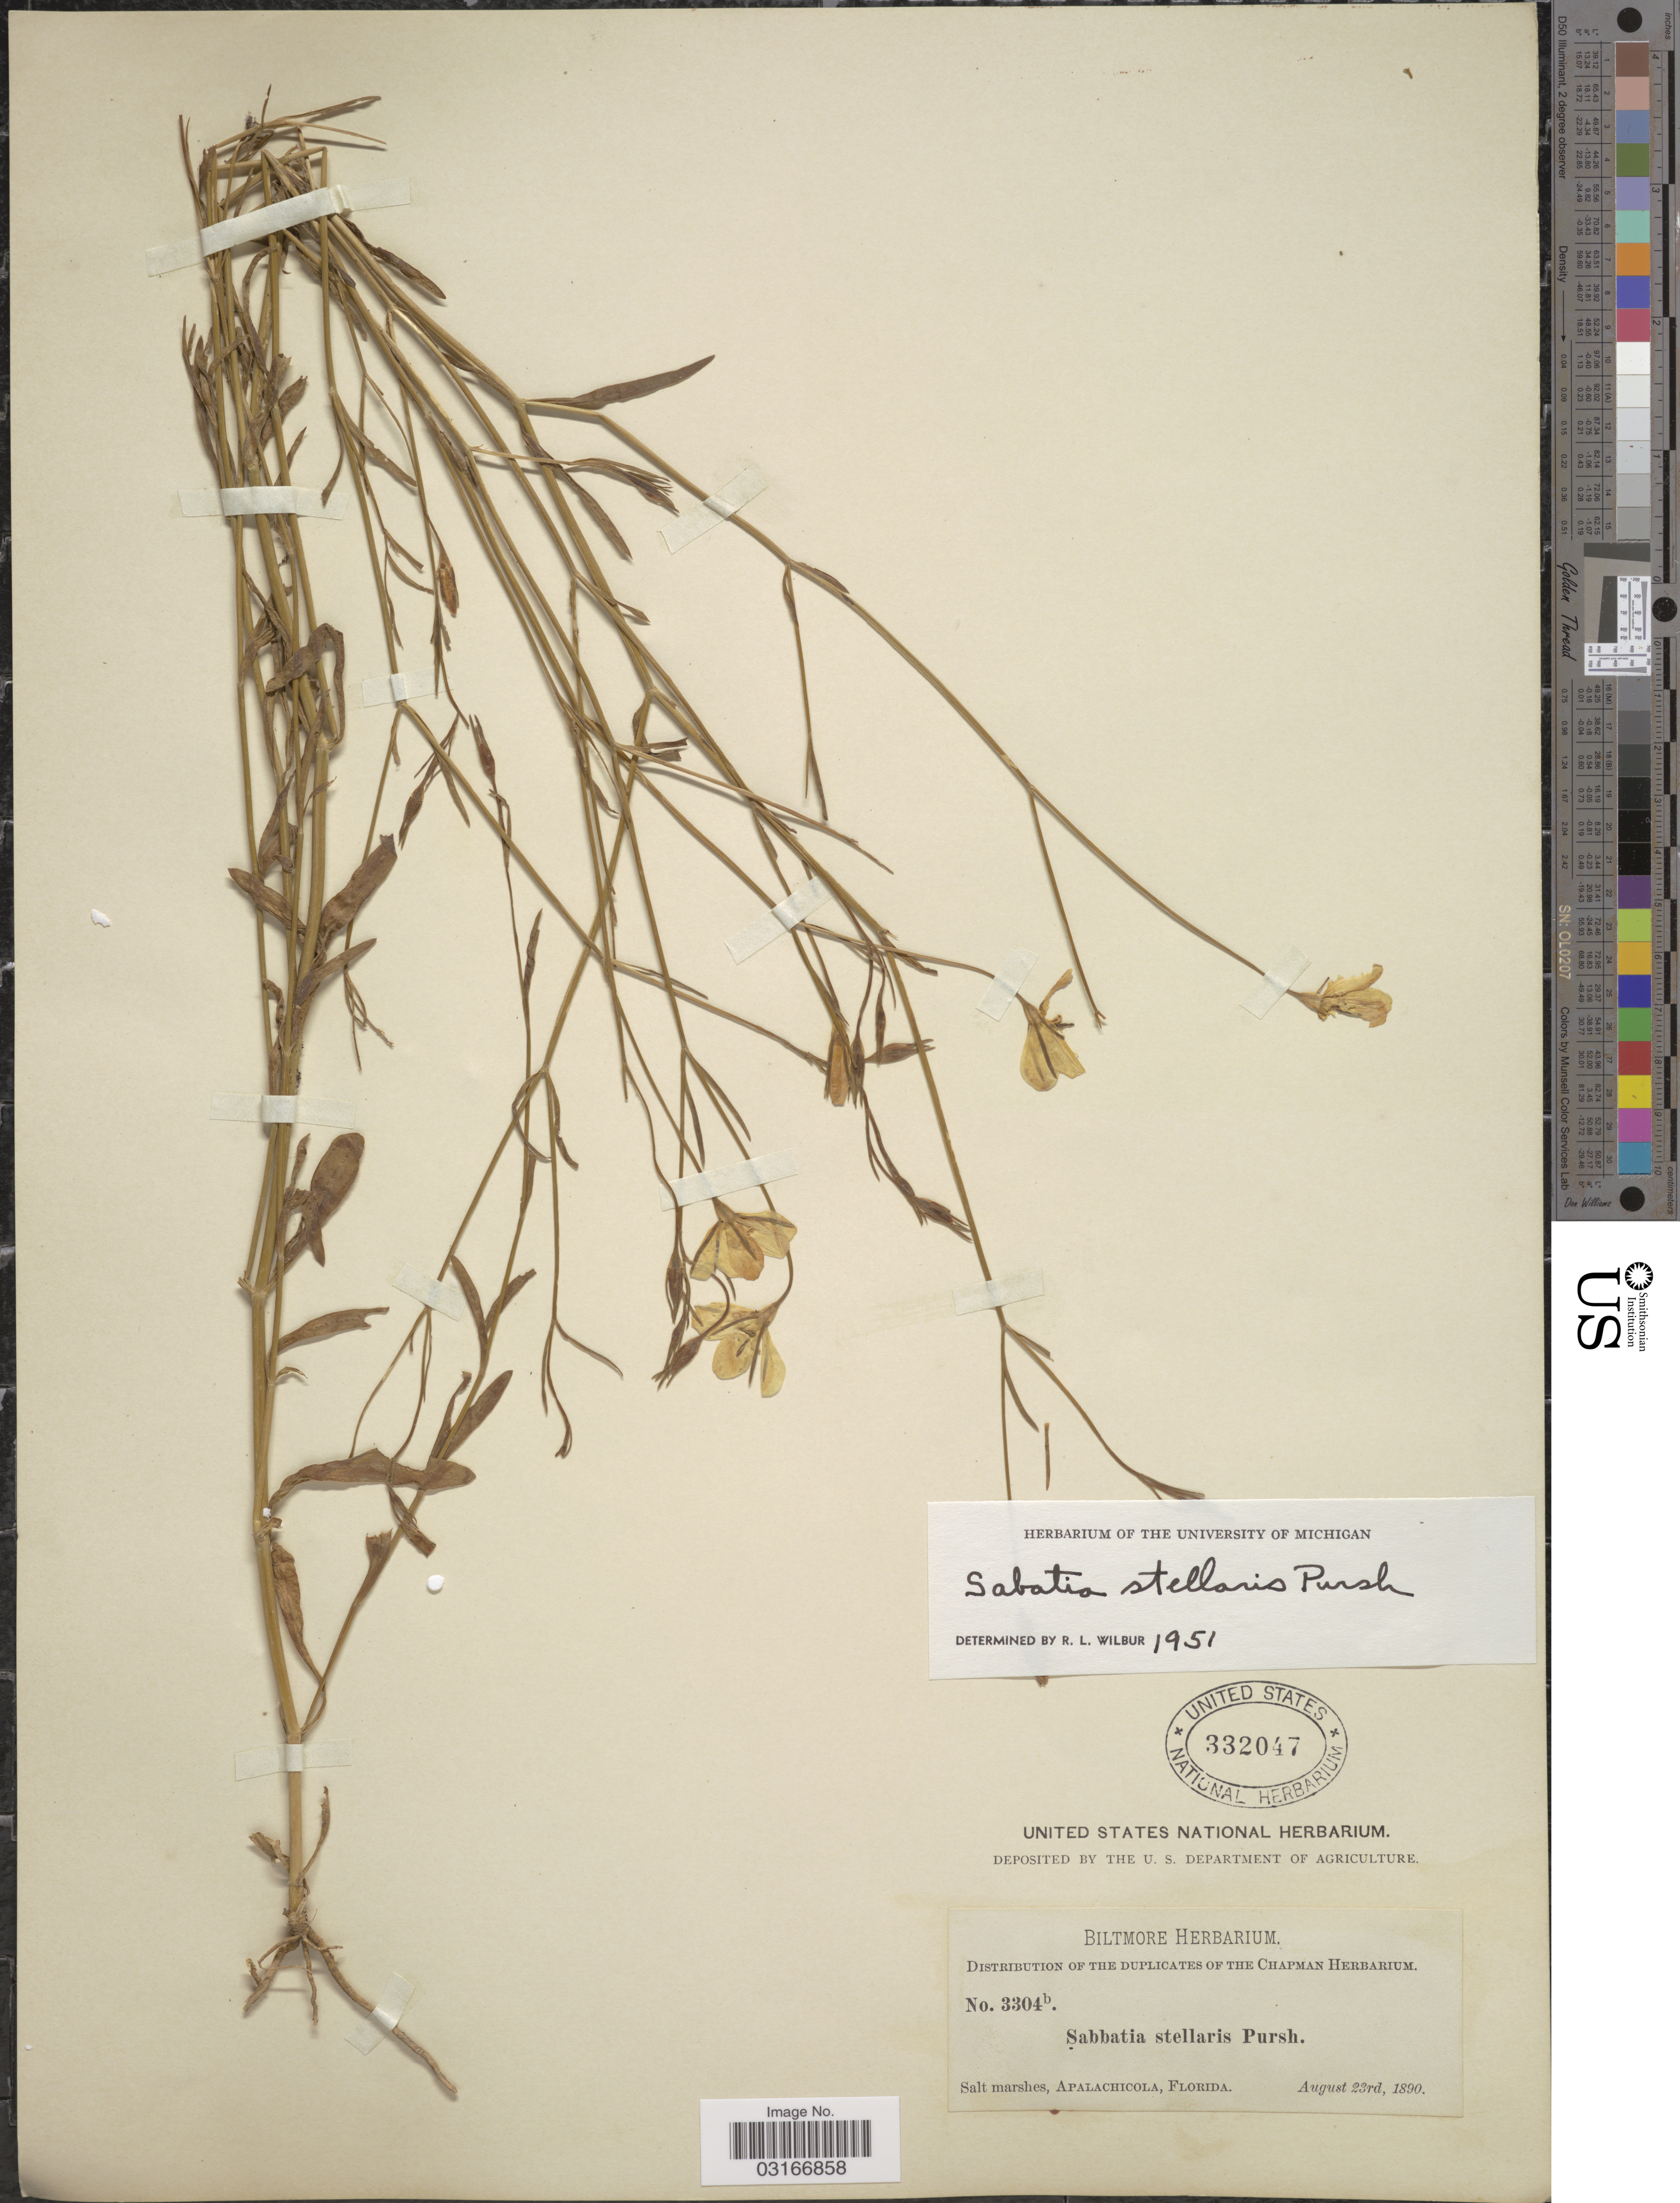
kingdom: Plantae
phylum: Tracheophyta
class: Magnoliopsida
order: Gentianales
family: Gentianaceae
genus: Sabatia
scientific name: Sabatia stellaris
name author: Pursh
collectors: ex herb. Biltmore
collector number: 3304b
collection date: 1890-08-23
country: United States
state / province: Florida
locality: Salt marshes, Apalachicola.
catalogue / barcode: US 332047